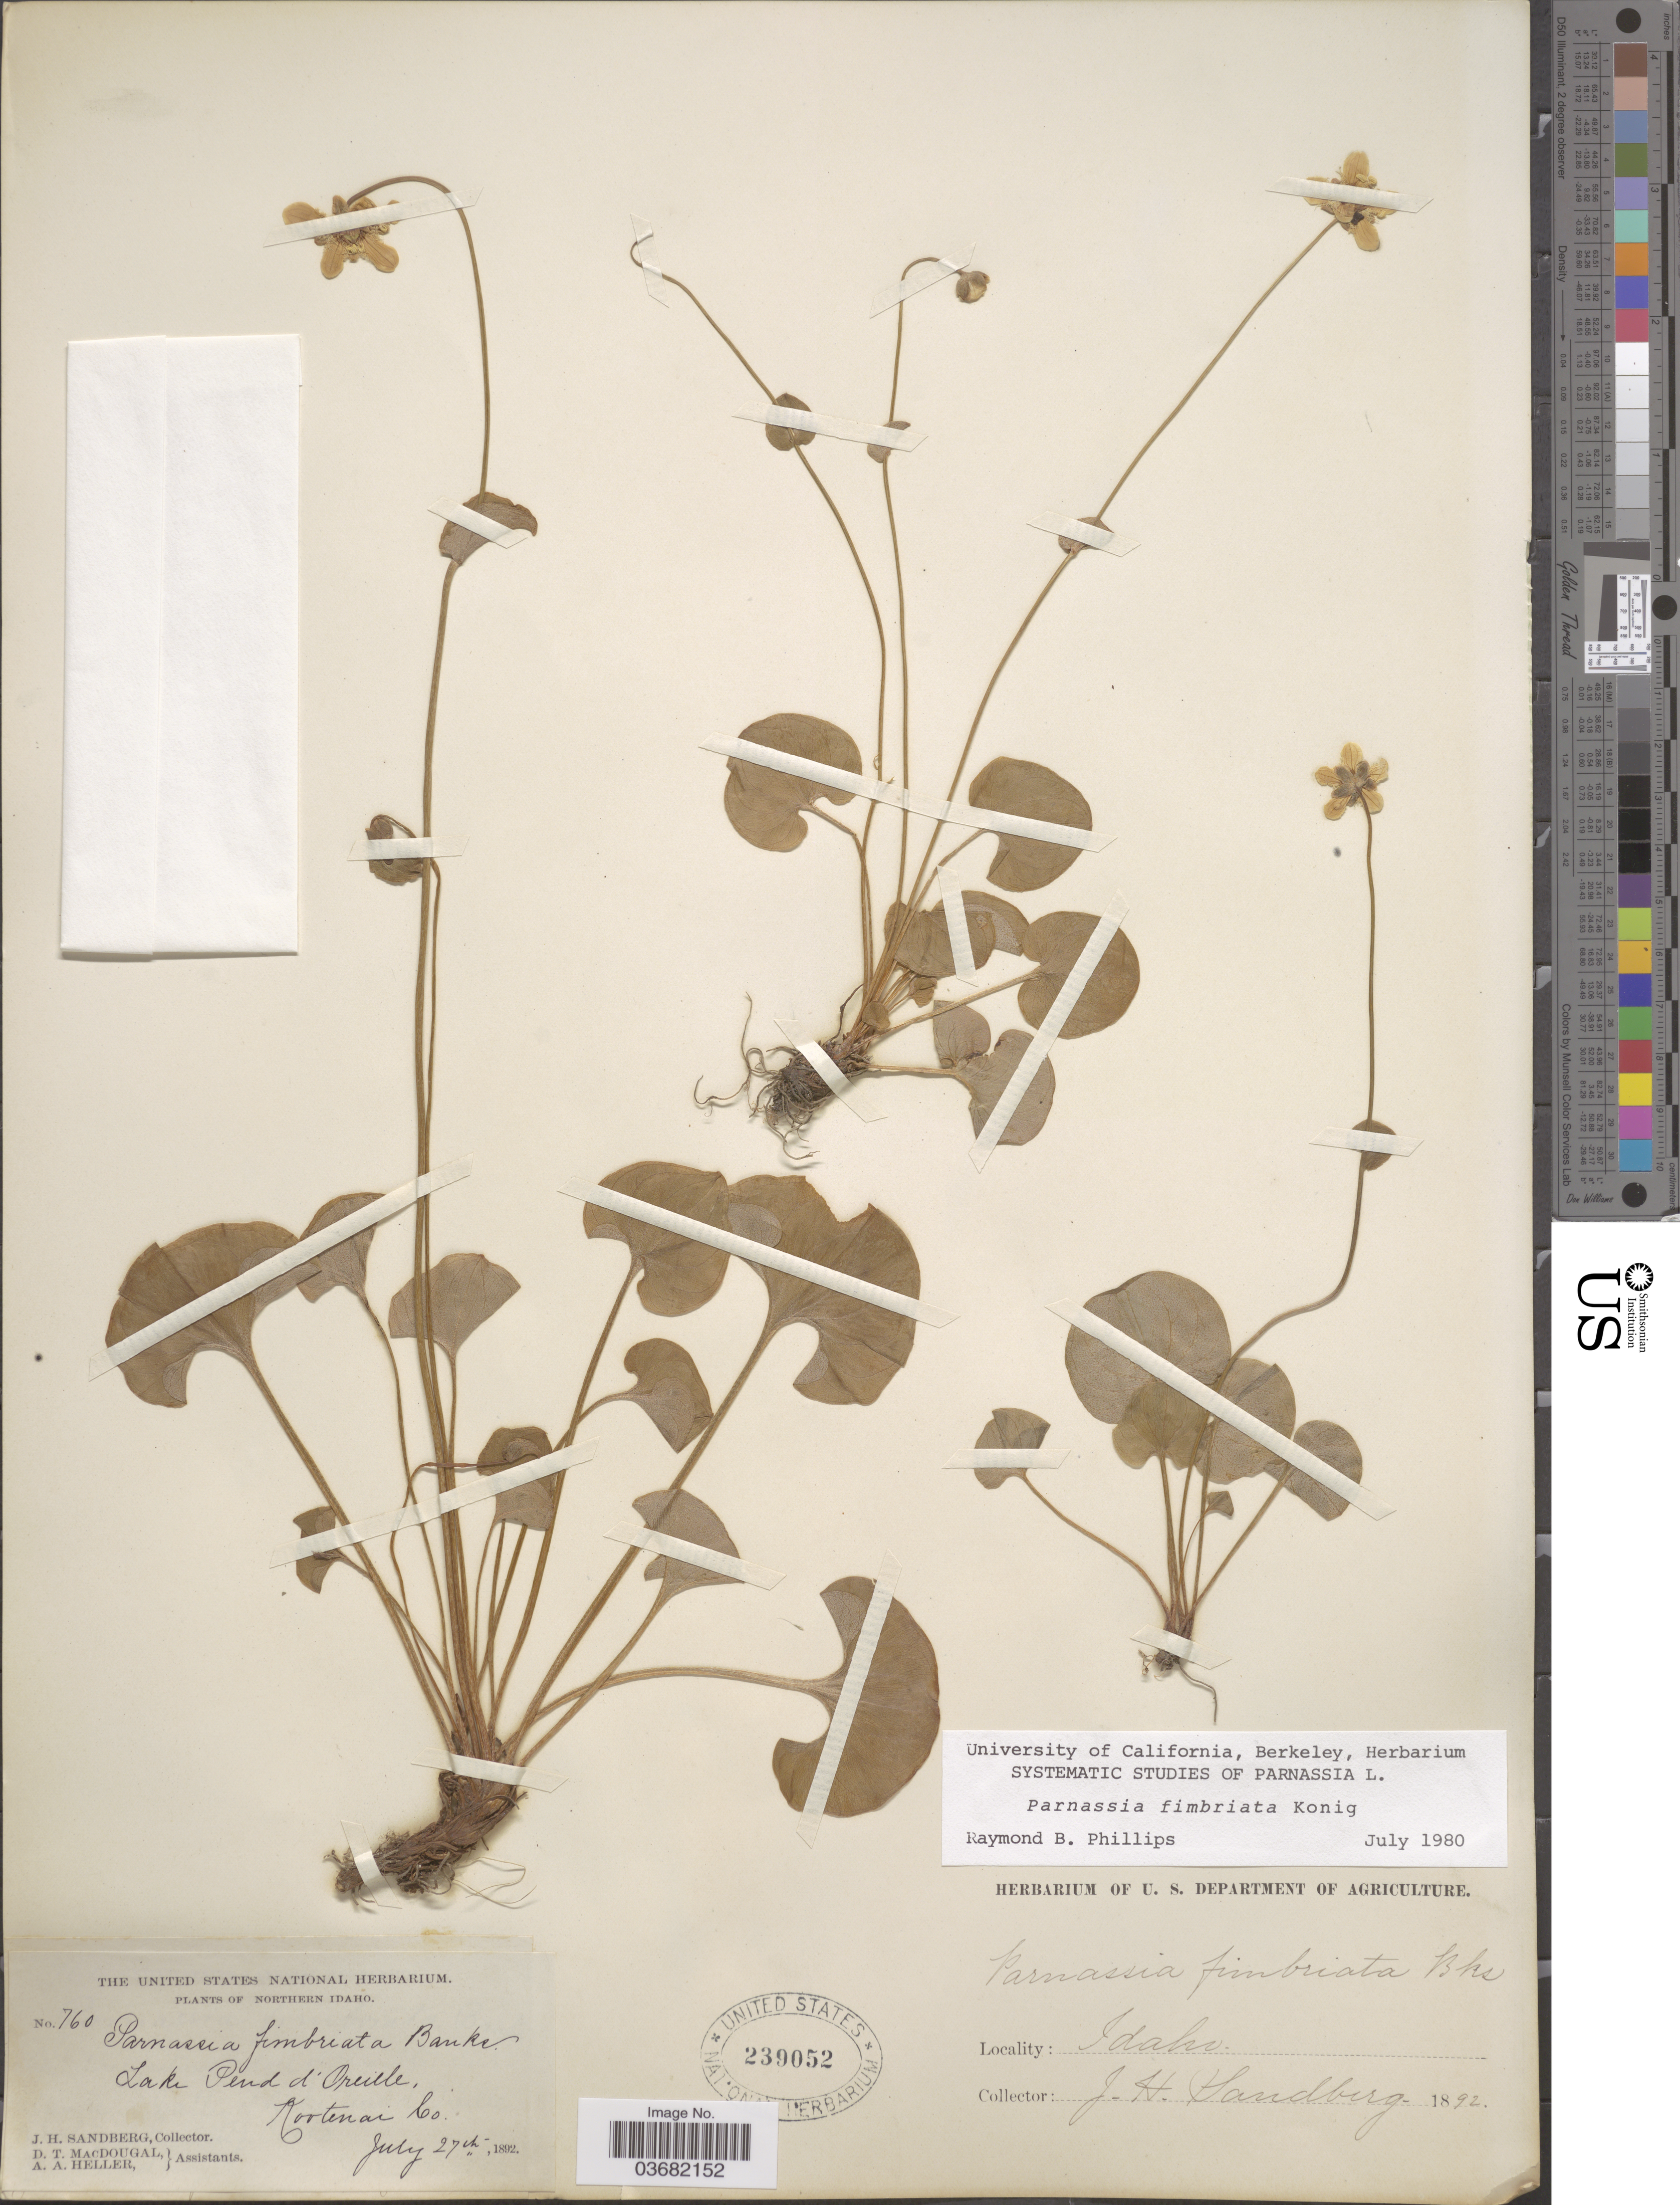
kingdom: Plantae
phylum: Tracheophyta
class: Magnoliopsida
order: Celastrales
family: Parnassiaceae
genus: Parnassia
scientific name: Parnassia fimbriata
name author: K.D. Koenig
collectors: J. H. Sandberg, D. T. MacDougal & A. A. Heller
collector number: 760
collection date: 1892-07-27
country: United States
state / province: Idaho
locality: Northern Idaho. Lake Pend d'Oreille, Kootenai Co.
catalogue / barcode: US 239052